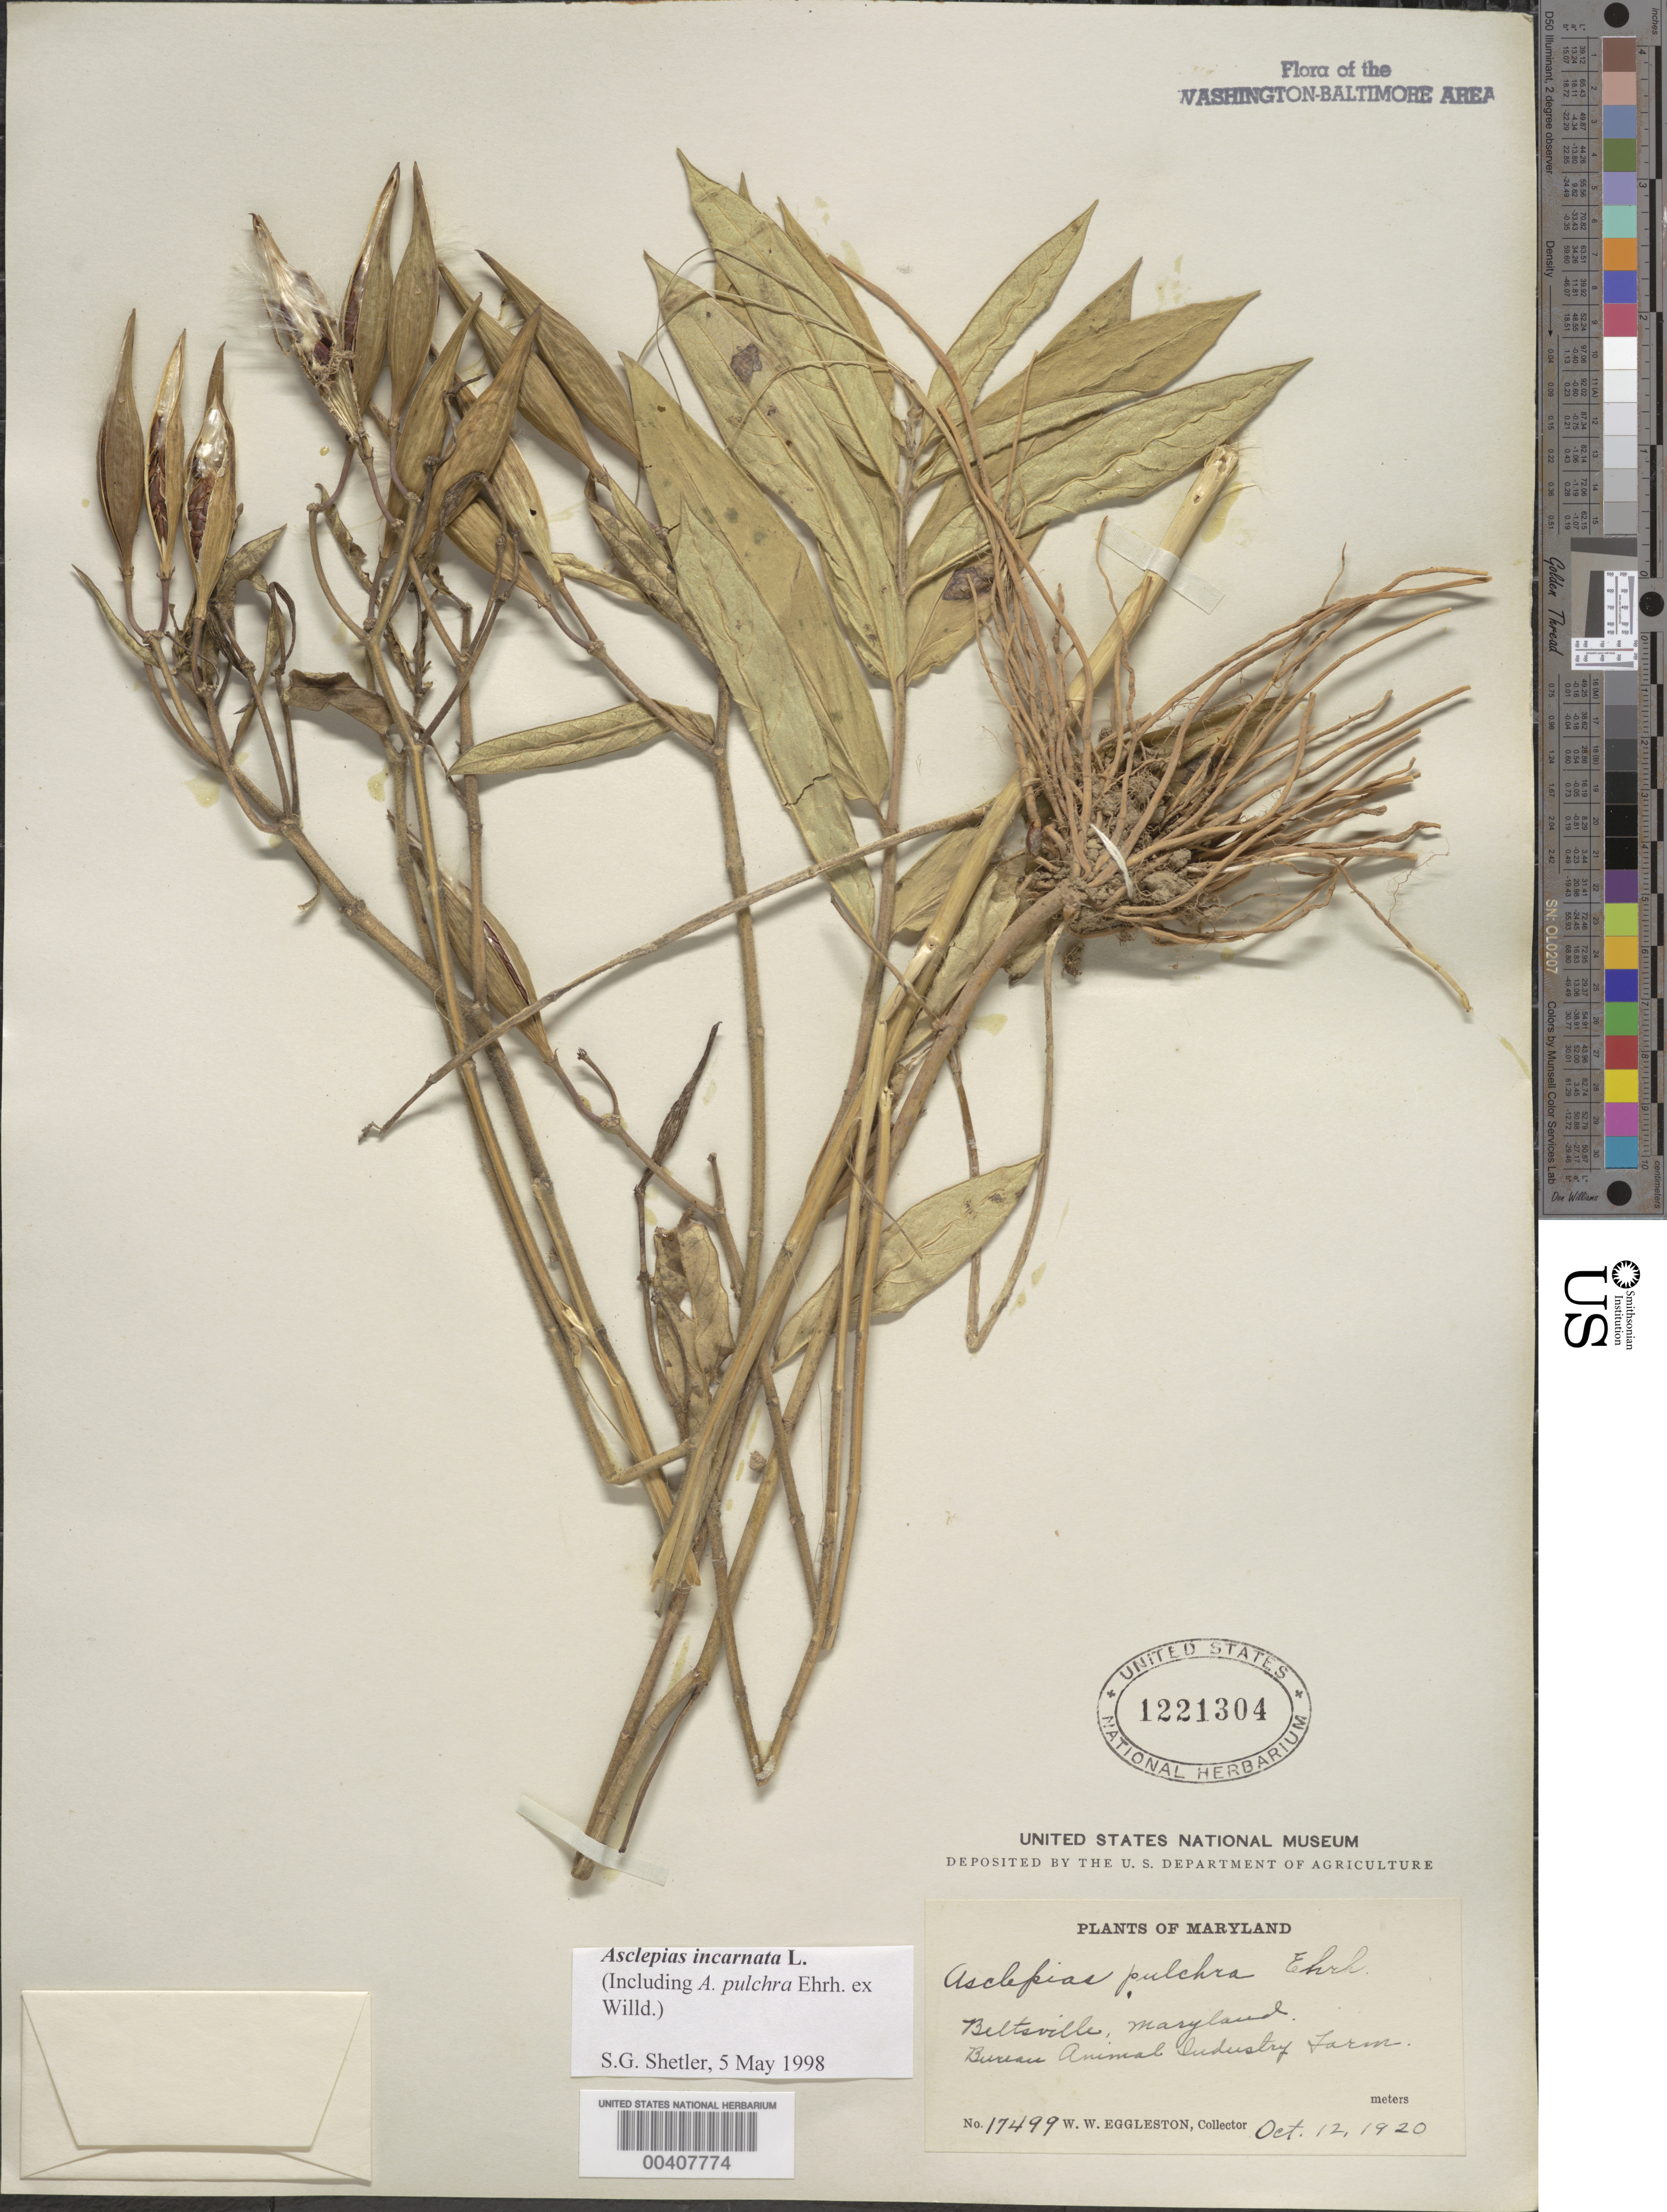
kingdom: Plantae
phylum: Tracheophyta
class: Magnoliopsida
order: Gentianales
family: Apocynaceae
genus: Asclepias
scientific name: Asclepias incarnata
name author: L.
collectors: W. W. Eggleston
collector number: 17499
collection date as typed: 12 Oct 1920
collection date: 1920-10-12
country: United States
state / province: Maryland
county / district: Prince George's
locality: Beltsville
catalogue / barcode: US 1221304